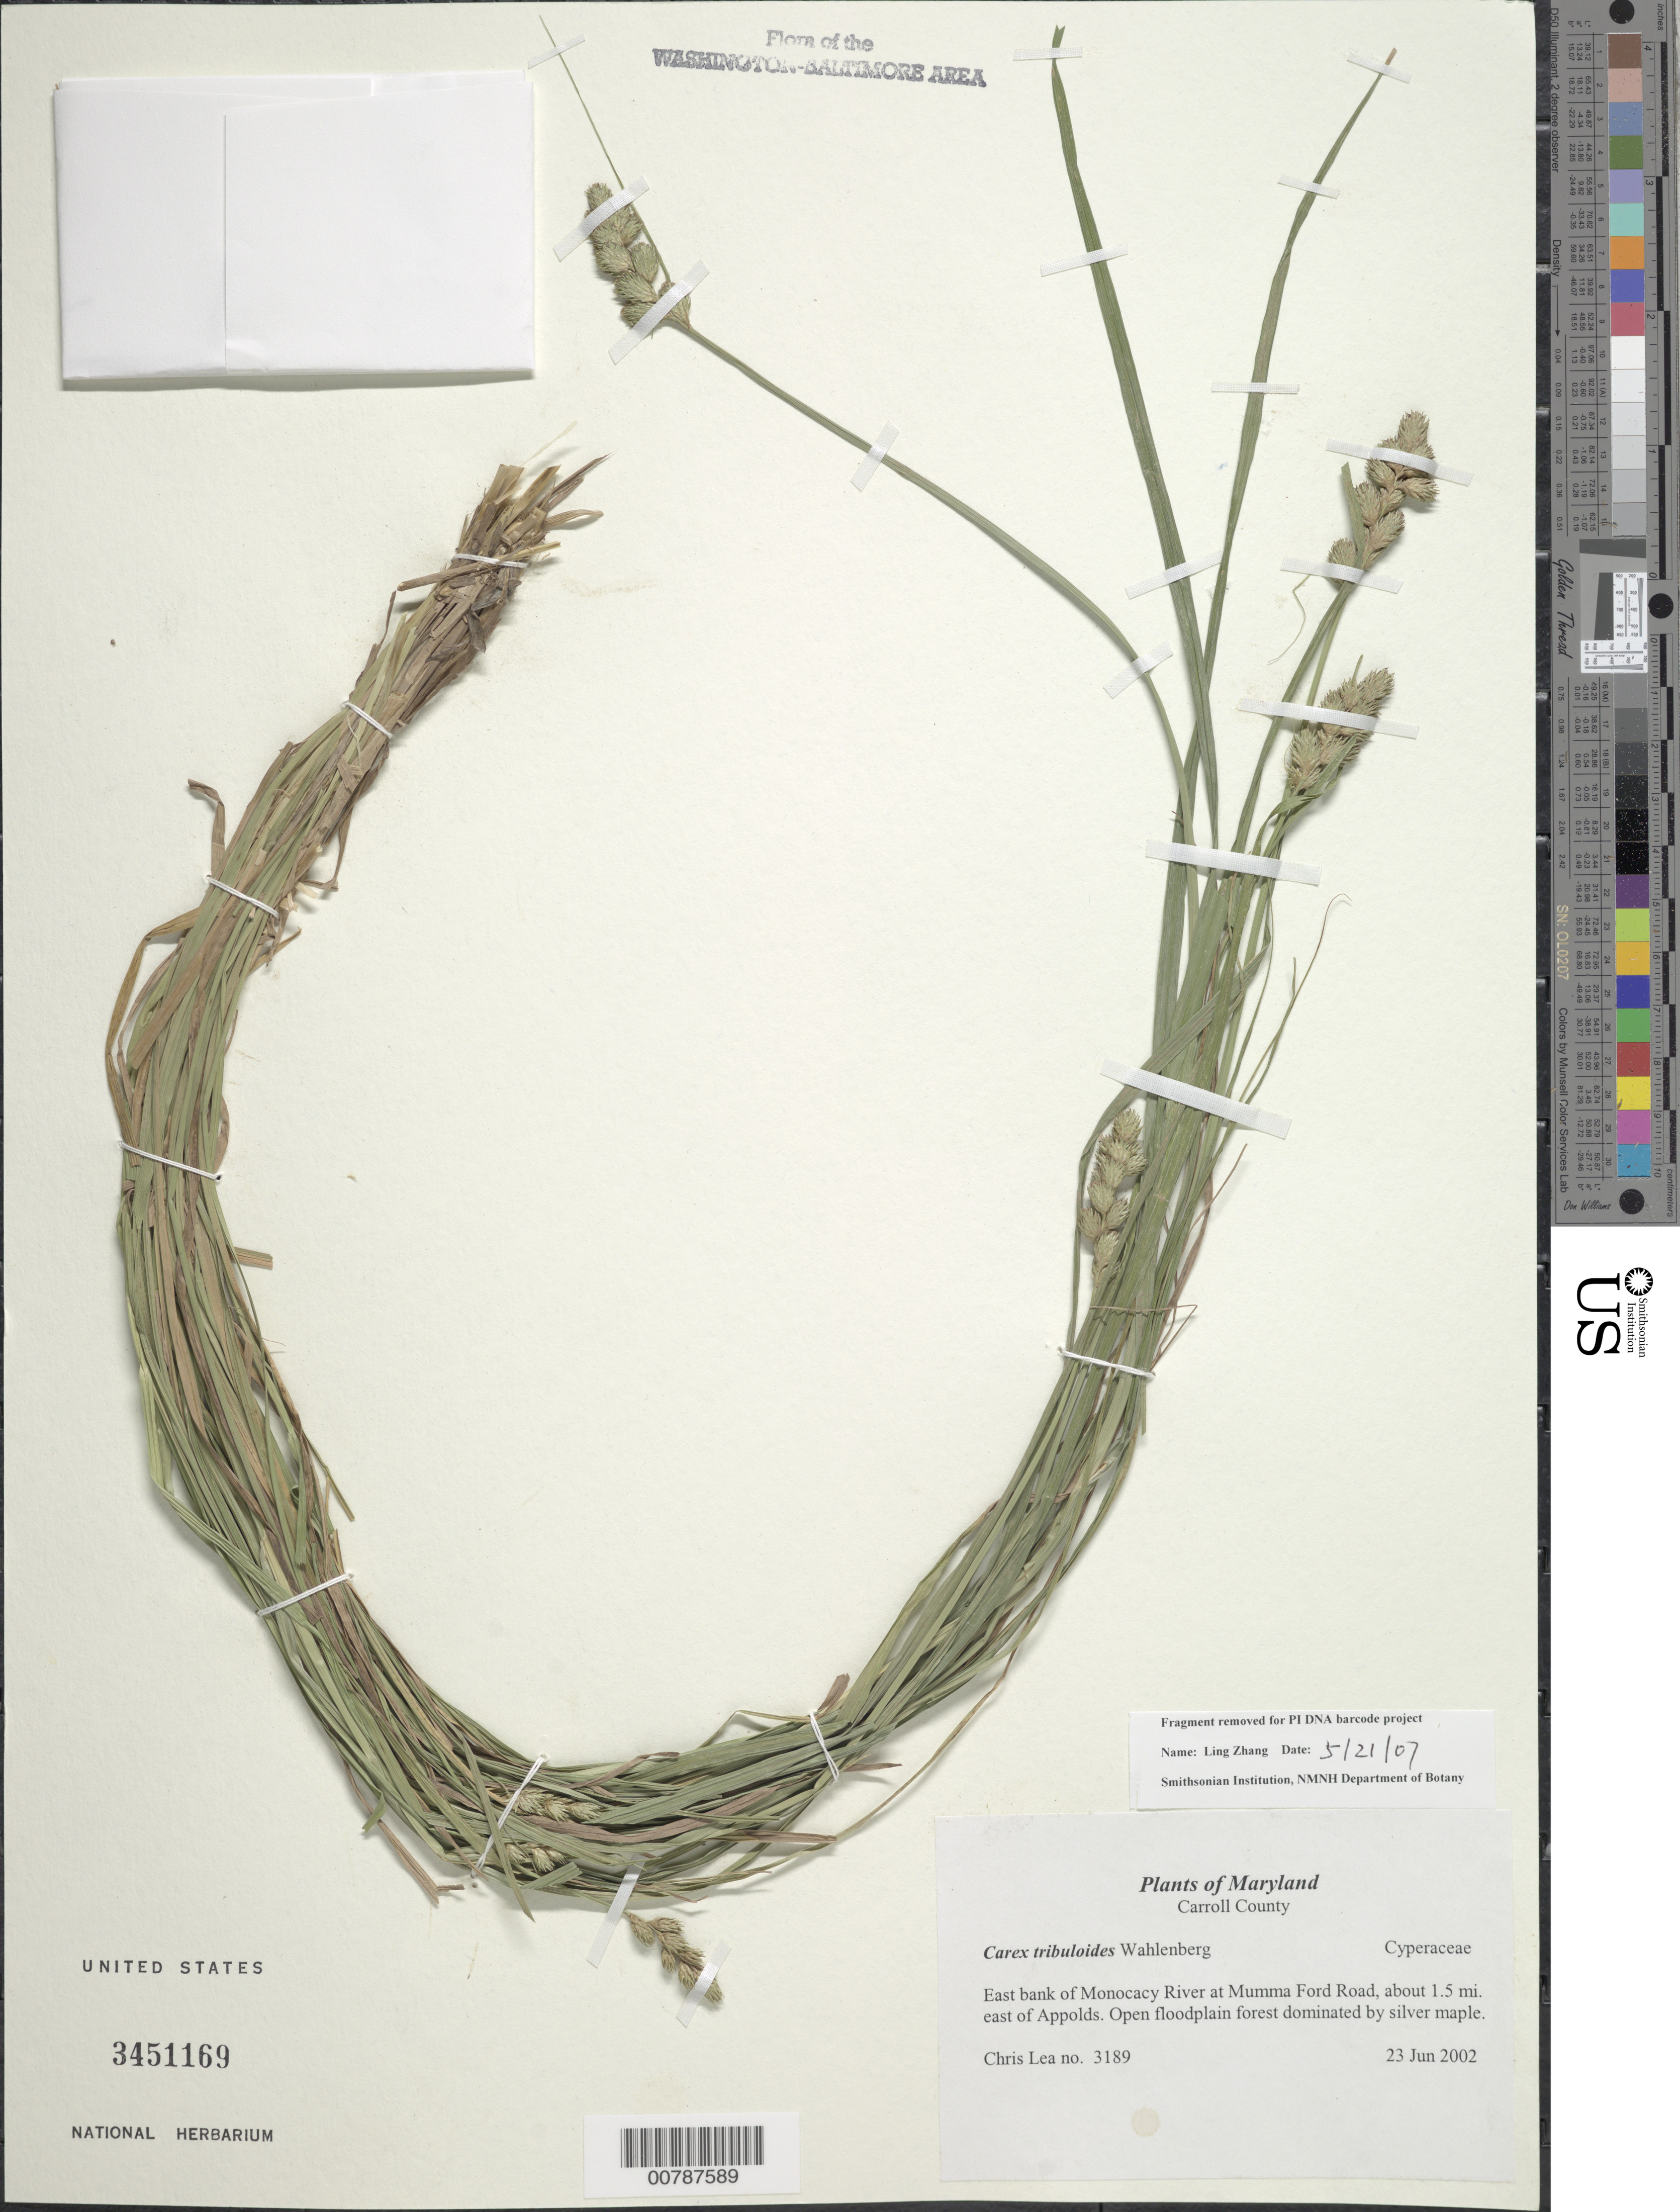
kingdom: Plantae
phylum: Tracheophyta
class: Liliopsida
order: Poales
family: Cyperaceae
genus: Carex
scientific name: Carex tribuloides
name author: Wahlenb.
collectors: C. Lea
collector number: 3189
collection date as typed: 23 Jun 2002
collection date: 2002-06-23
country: United States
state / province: Maryland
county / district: Carroll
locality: East bank of Monocacy River at Mumma Ford Road, about 1.5 mi. east of Appolds.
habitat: Open floodplain forest dominated by silver maple.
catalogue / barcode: US 3451169